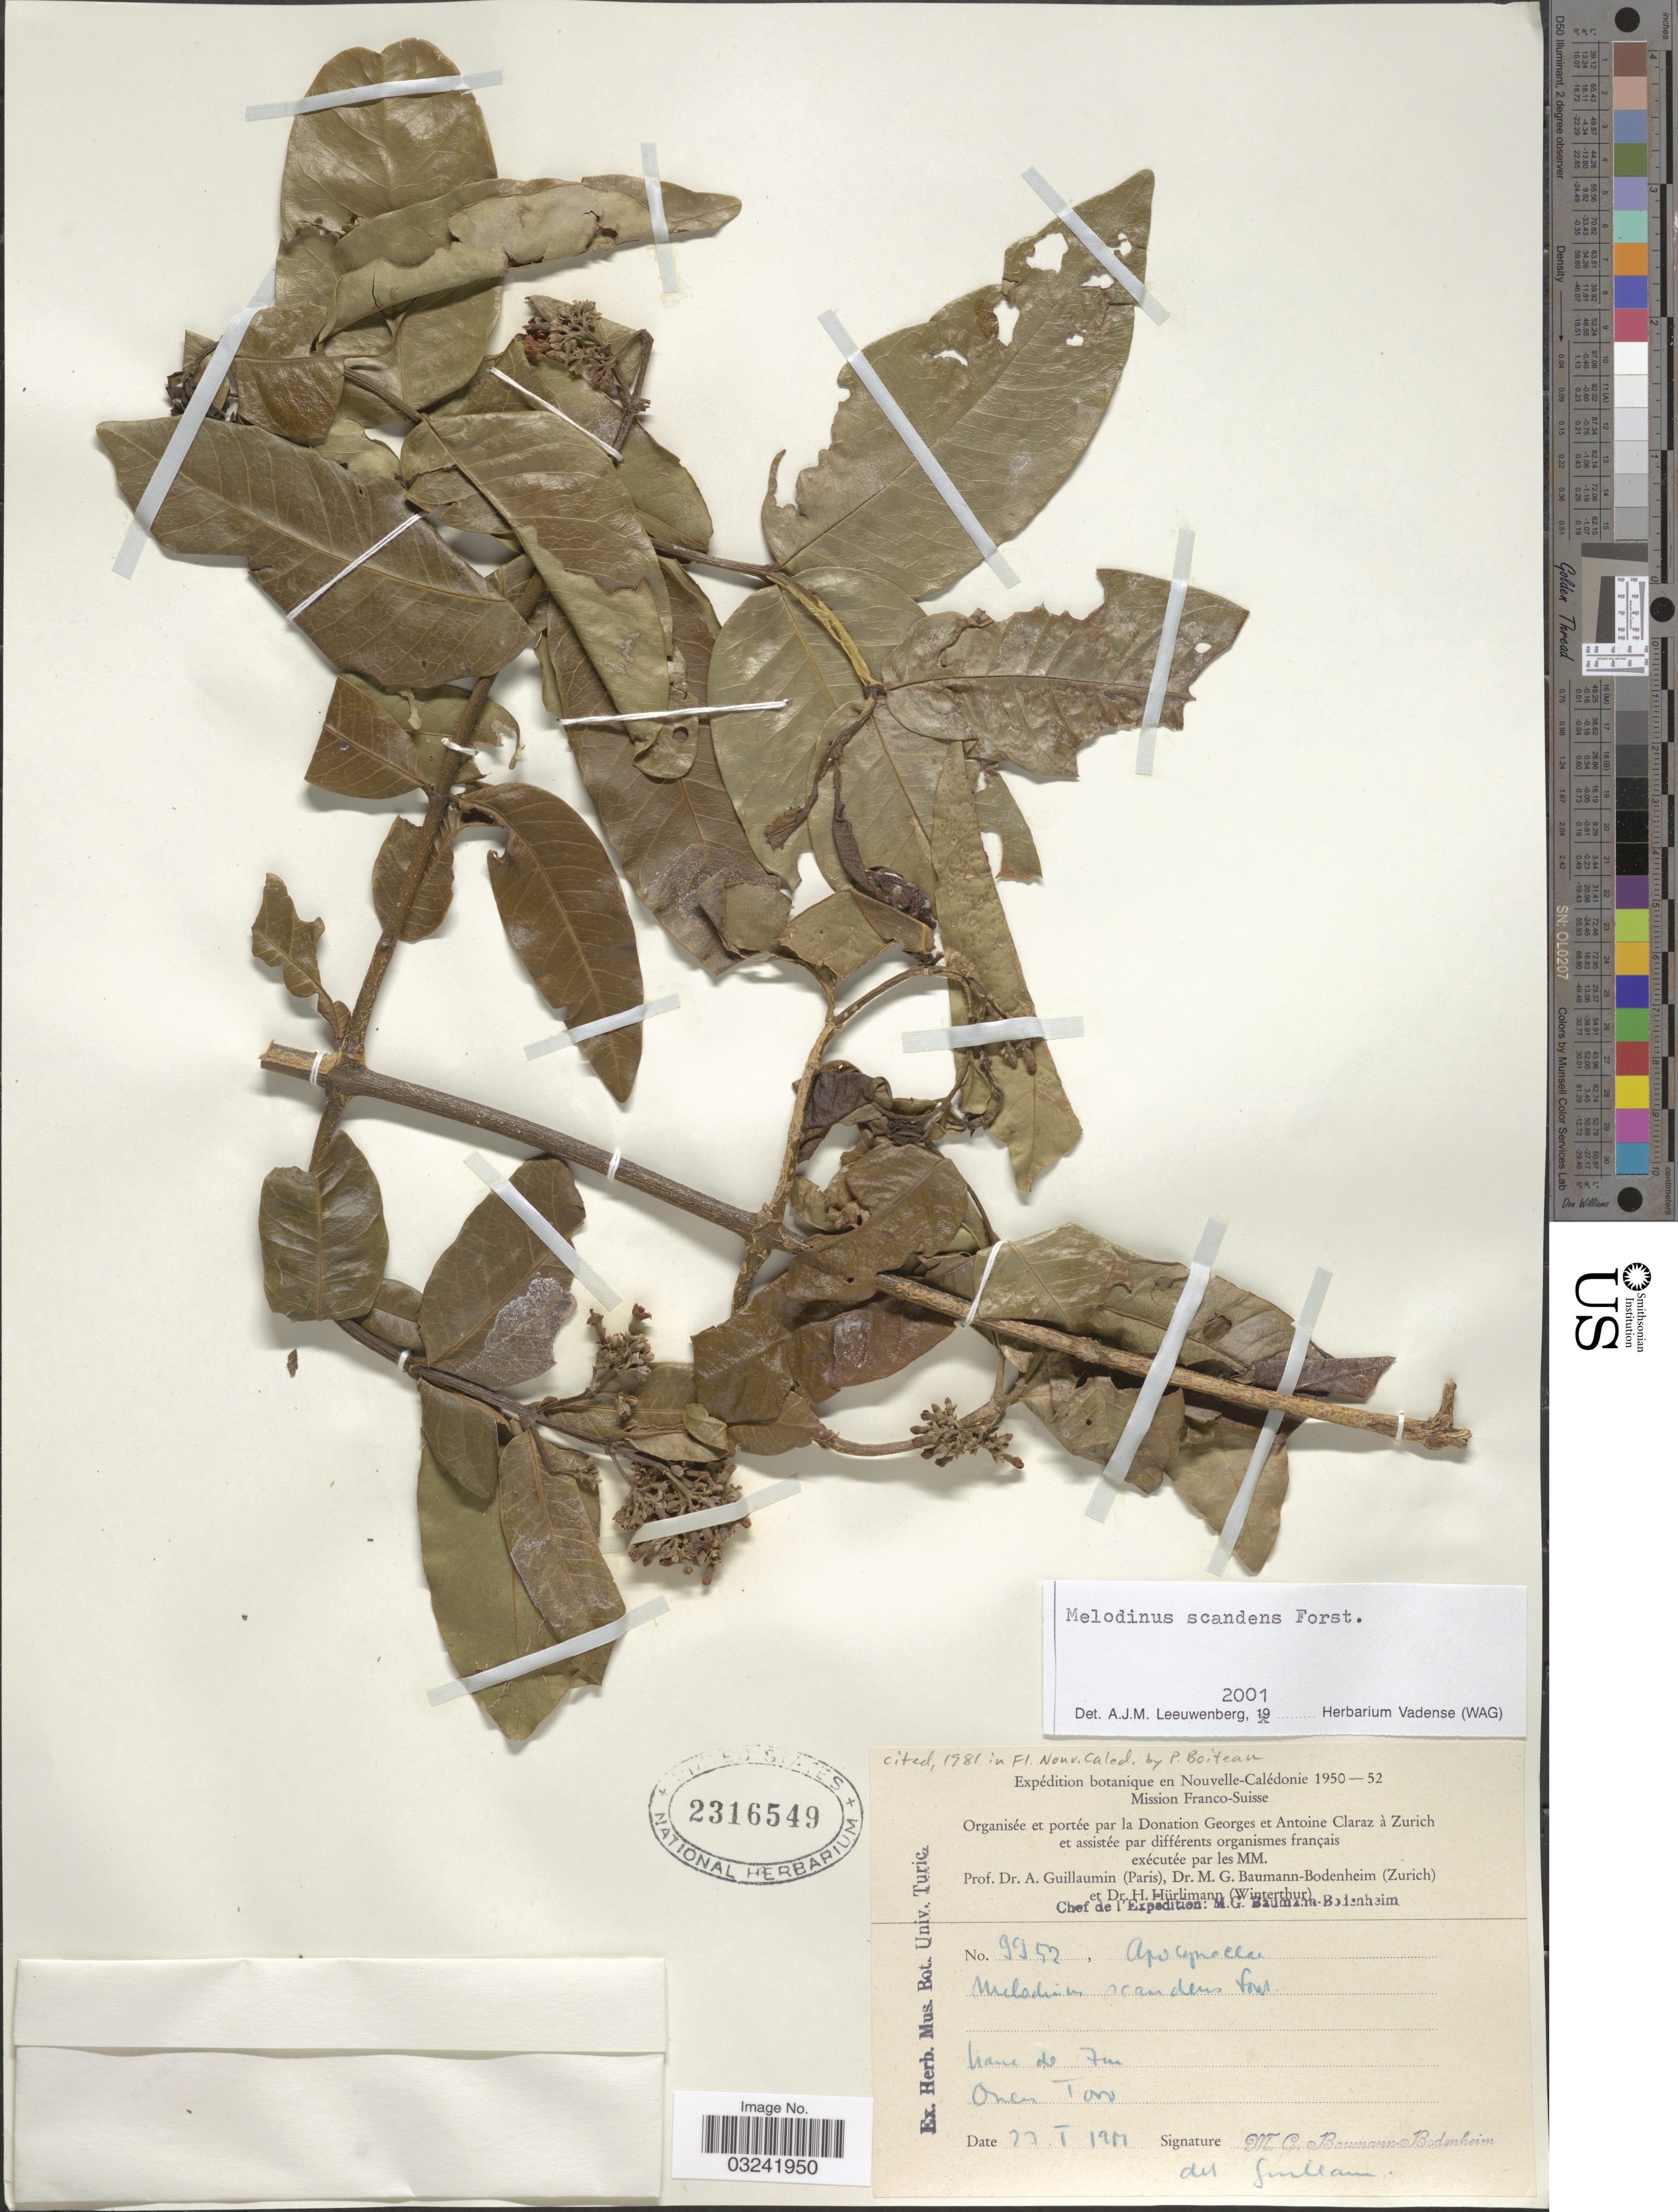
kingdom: Plantae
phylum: Tracheophyta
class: Magnoliopsida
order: Gentianales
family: Apocynaceae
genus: Melodinus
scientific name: Melodinus scandens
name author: J.R. Forst. & G. Forst.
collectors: M. G. Baumann-Bodenheim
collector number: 9952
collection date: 1951-01-23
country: New Caledonia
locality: Nouvelle-Calédonie, Ouen Toro.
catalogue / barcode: US 2316549